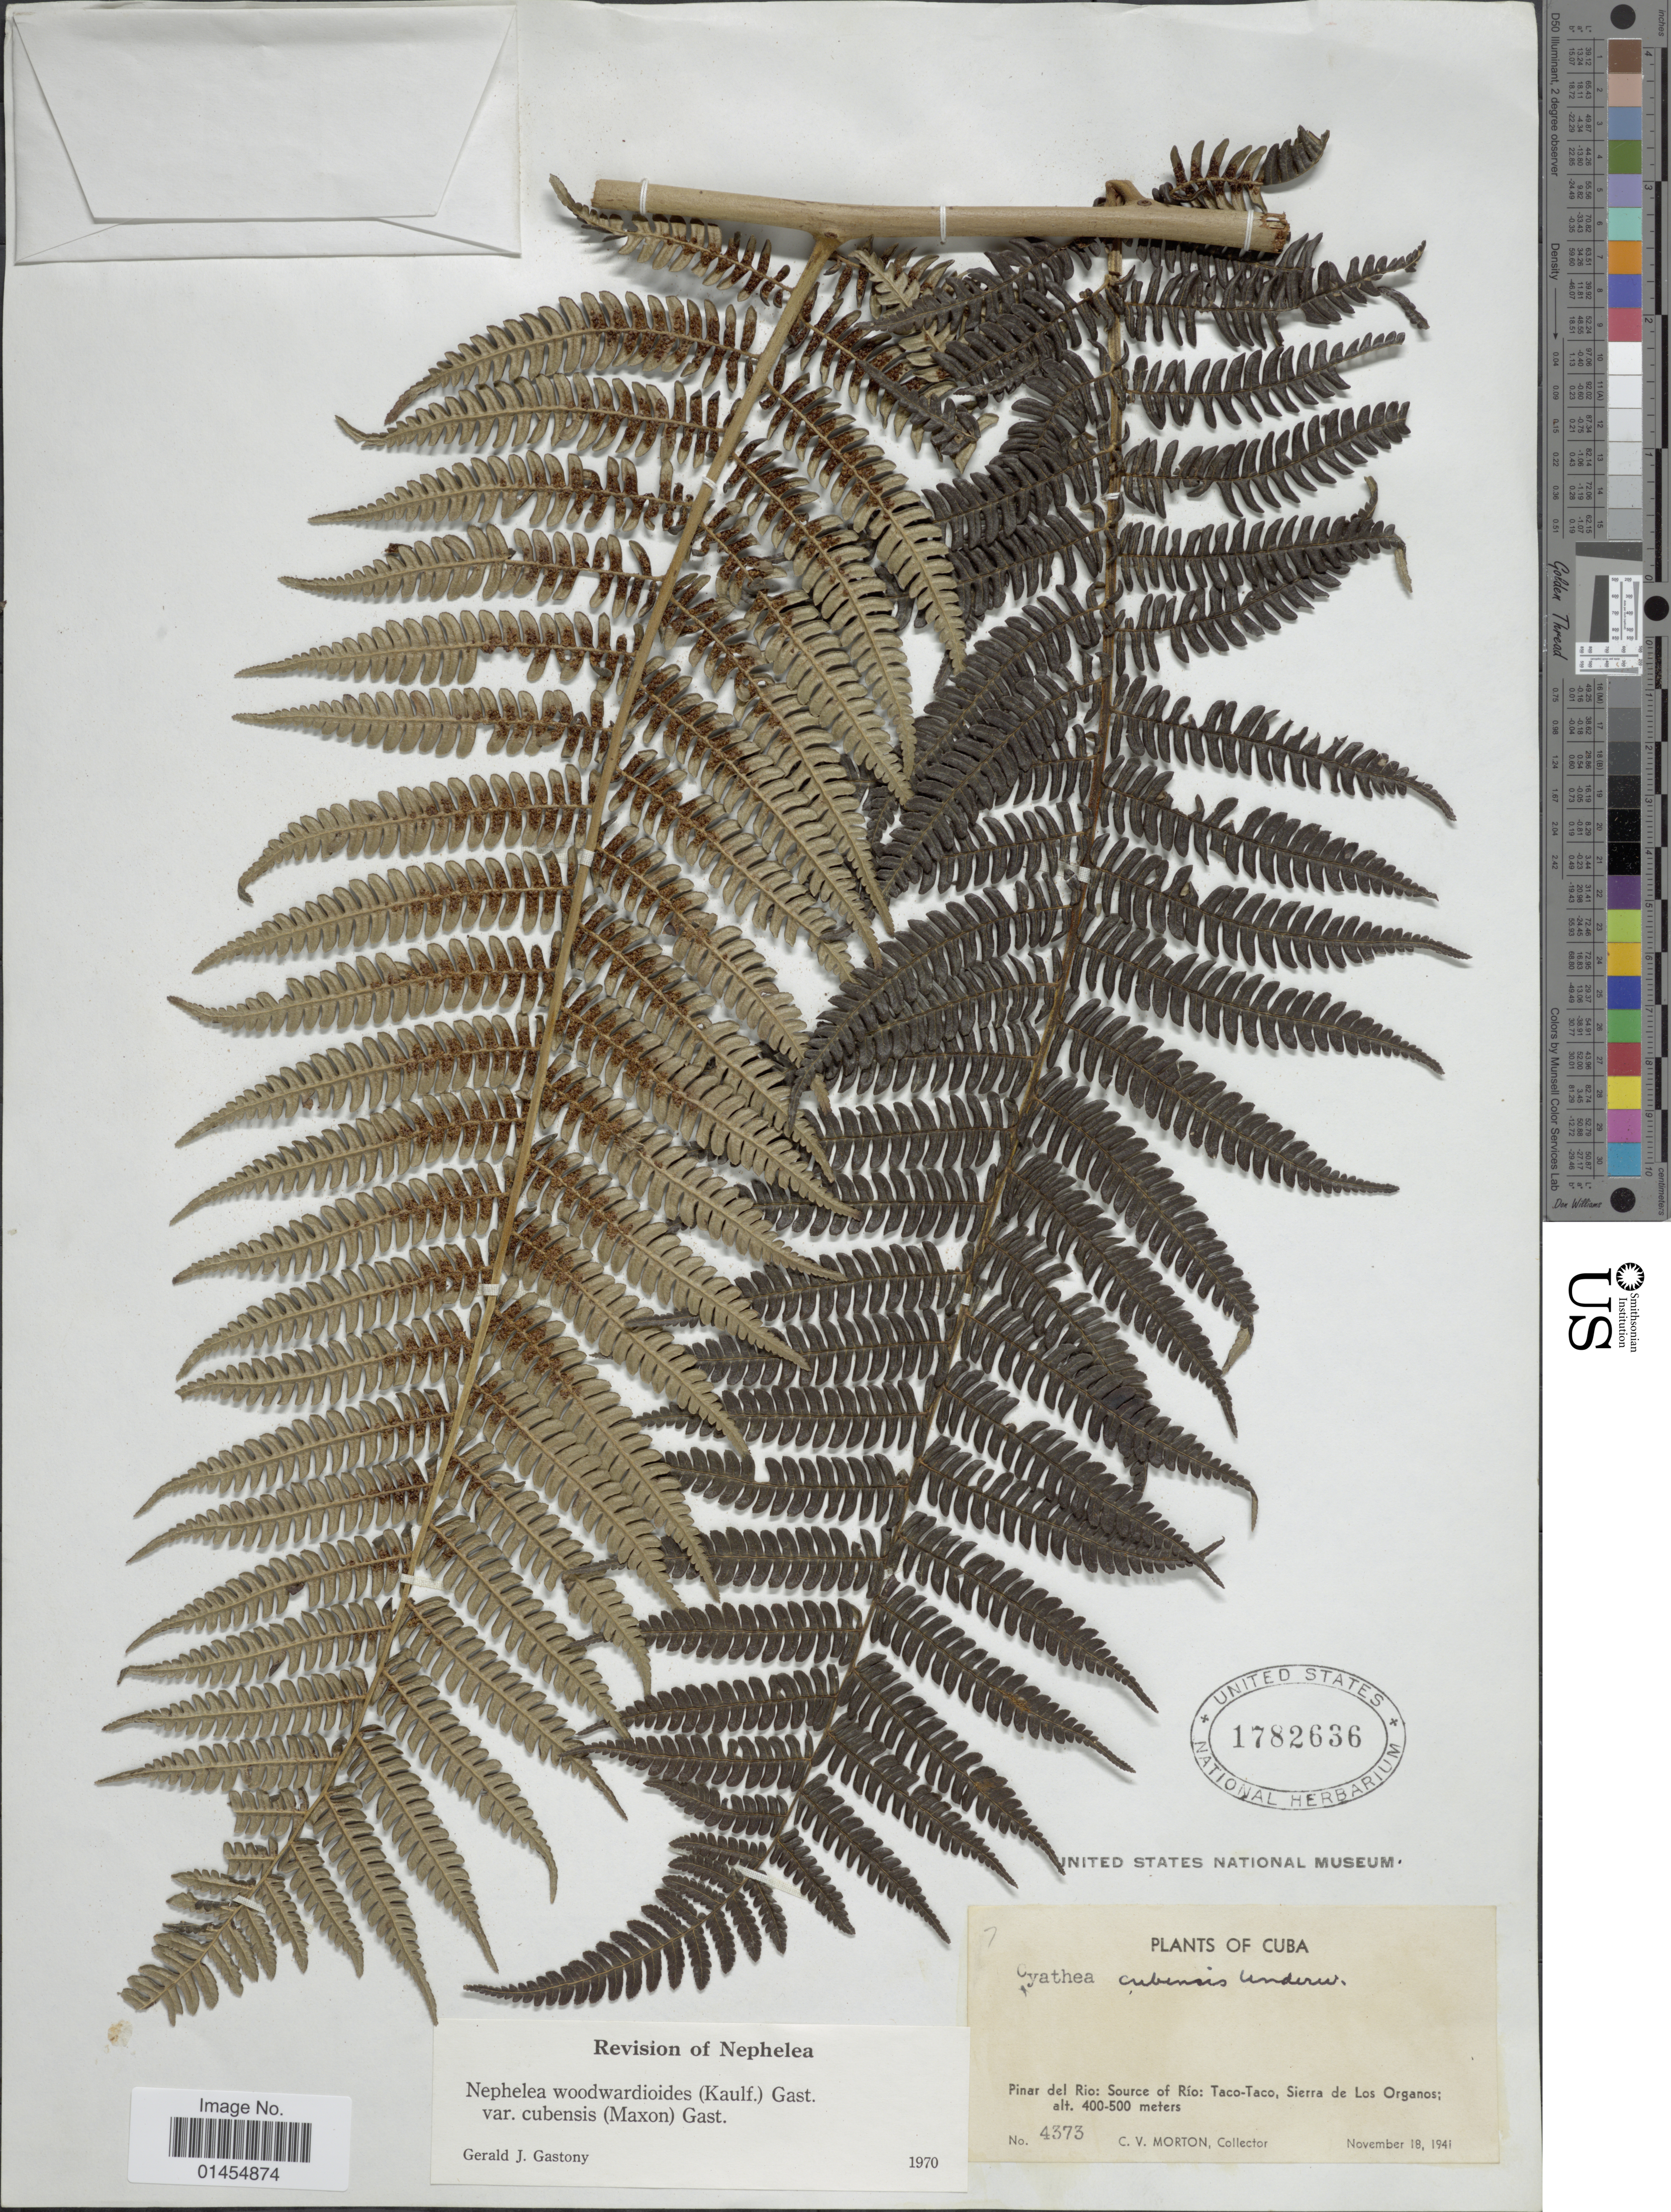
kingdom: Plantae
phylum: Tracheophyta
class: Polypodiopsida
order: Cyatheales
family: Cyatheaceae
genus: Alsophila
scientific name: Alsophila woodwardioides var. cubensis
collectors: C. V. Morton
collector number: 4373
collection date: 1941-11-18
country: Cuba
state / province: Pinar del Río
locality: Source of Río: Taco-Taco, Sierra de Los Organos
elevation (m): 400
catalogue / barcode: US 1782636